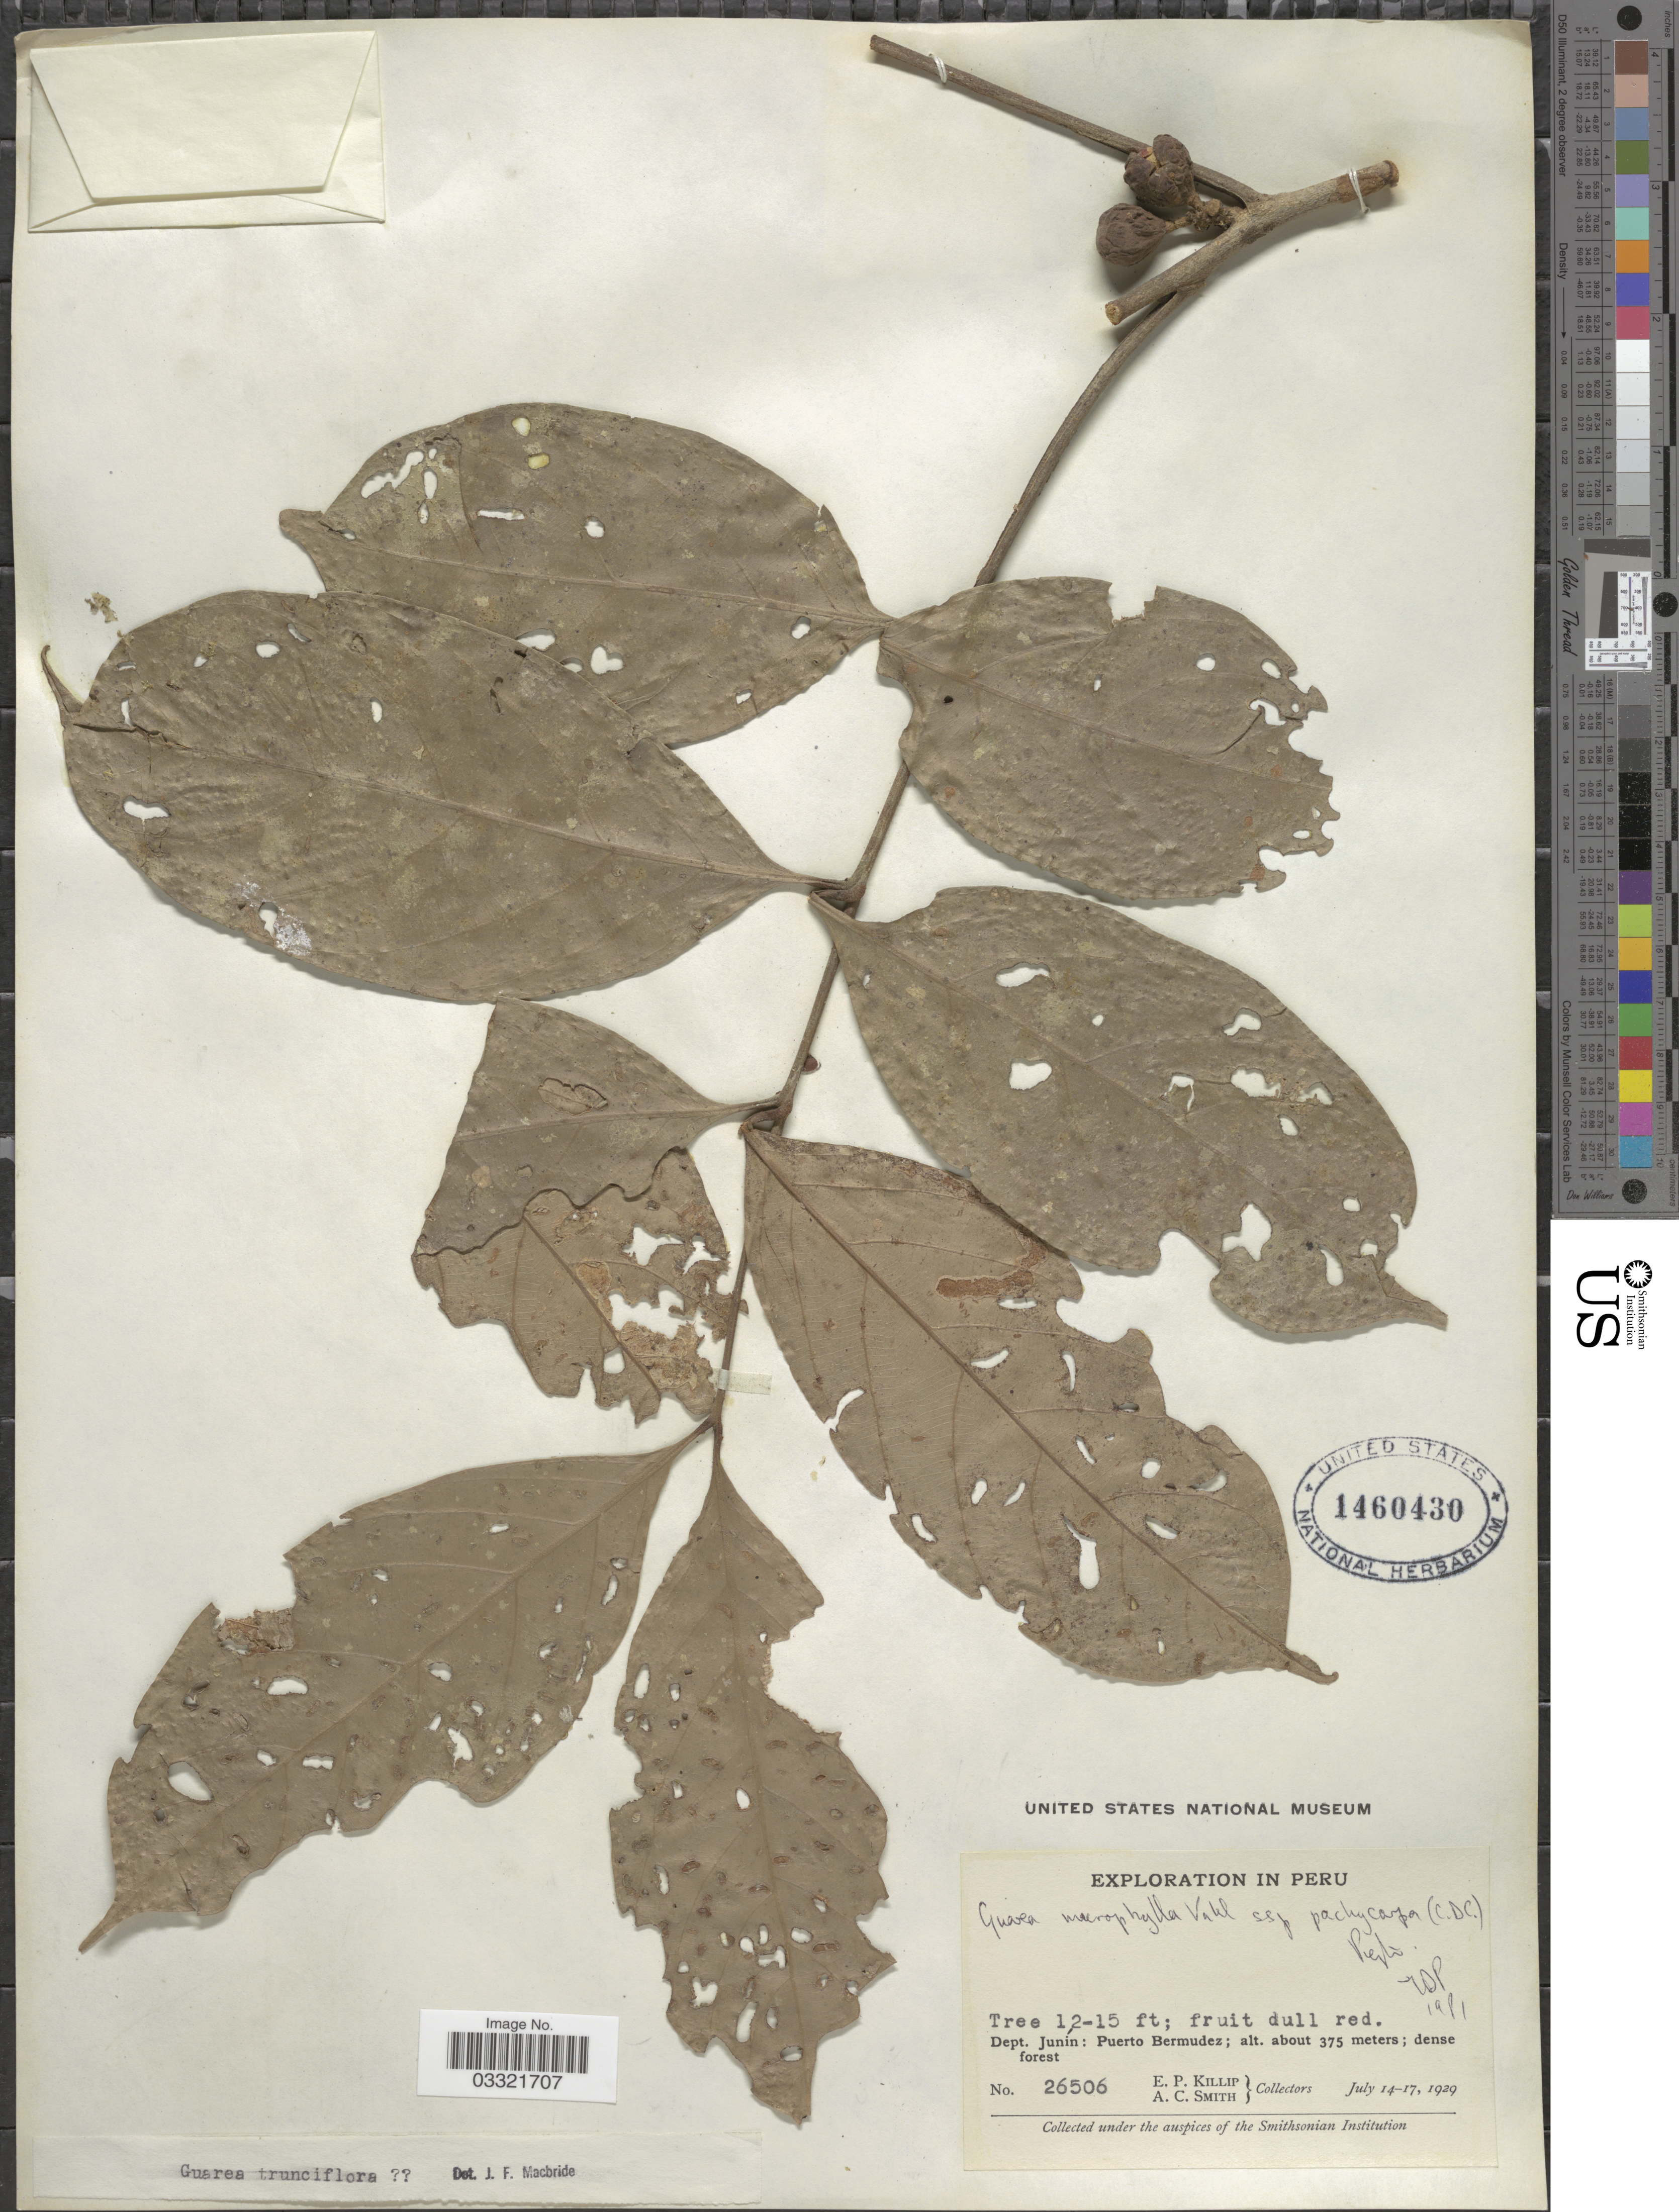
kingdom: Plantae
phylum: Tracheophyta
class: Magnoliopsida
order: Sapindales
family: Meliaceae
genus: Guarea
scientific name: Guarea macrophylla subsp. pachycarpa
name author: (C. DC.) T.D. Penn.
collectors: E. P. Killip & A. C. Smith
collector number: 26506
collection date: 1929-07-14/1929-07-17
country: Peru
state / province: Junín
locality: Dept. Junín: Puerto Bermudez.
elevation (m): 375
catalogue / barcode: US 1460430